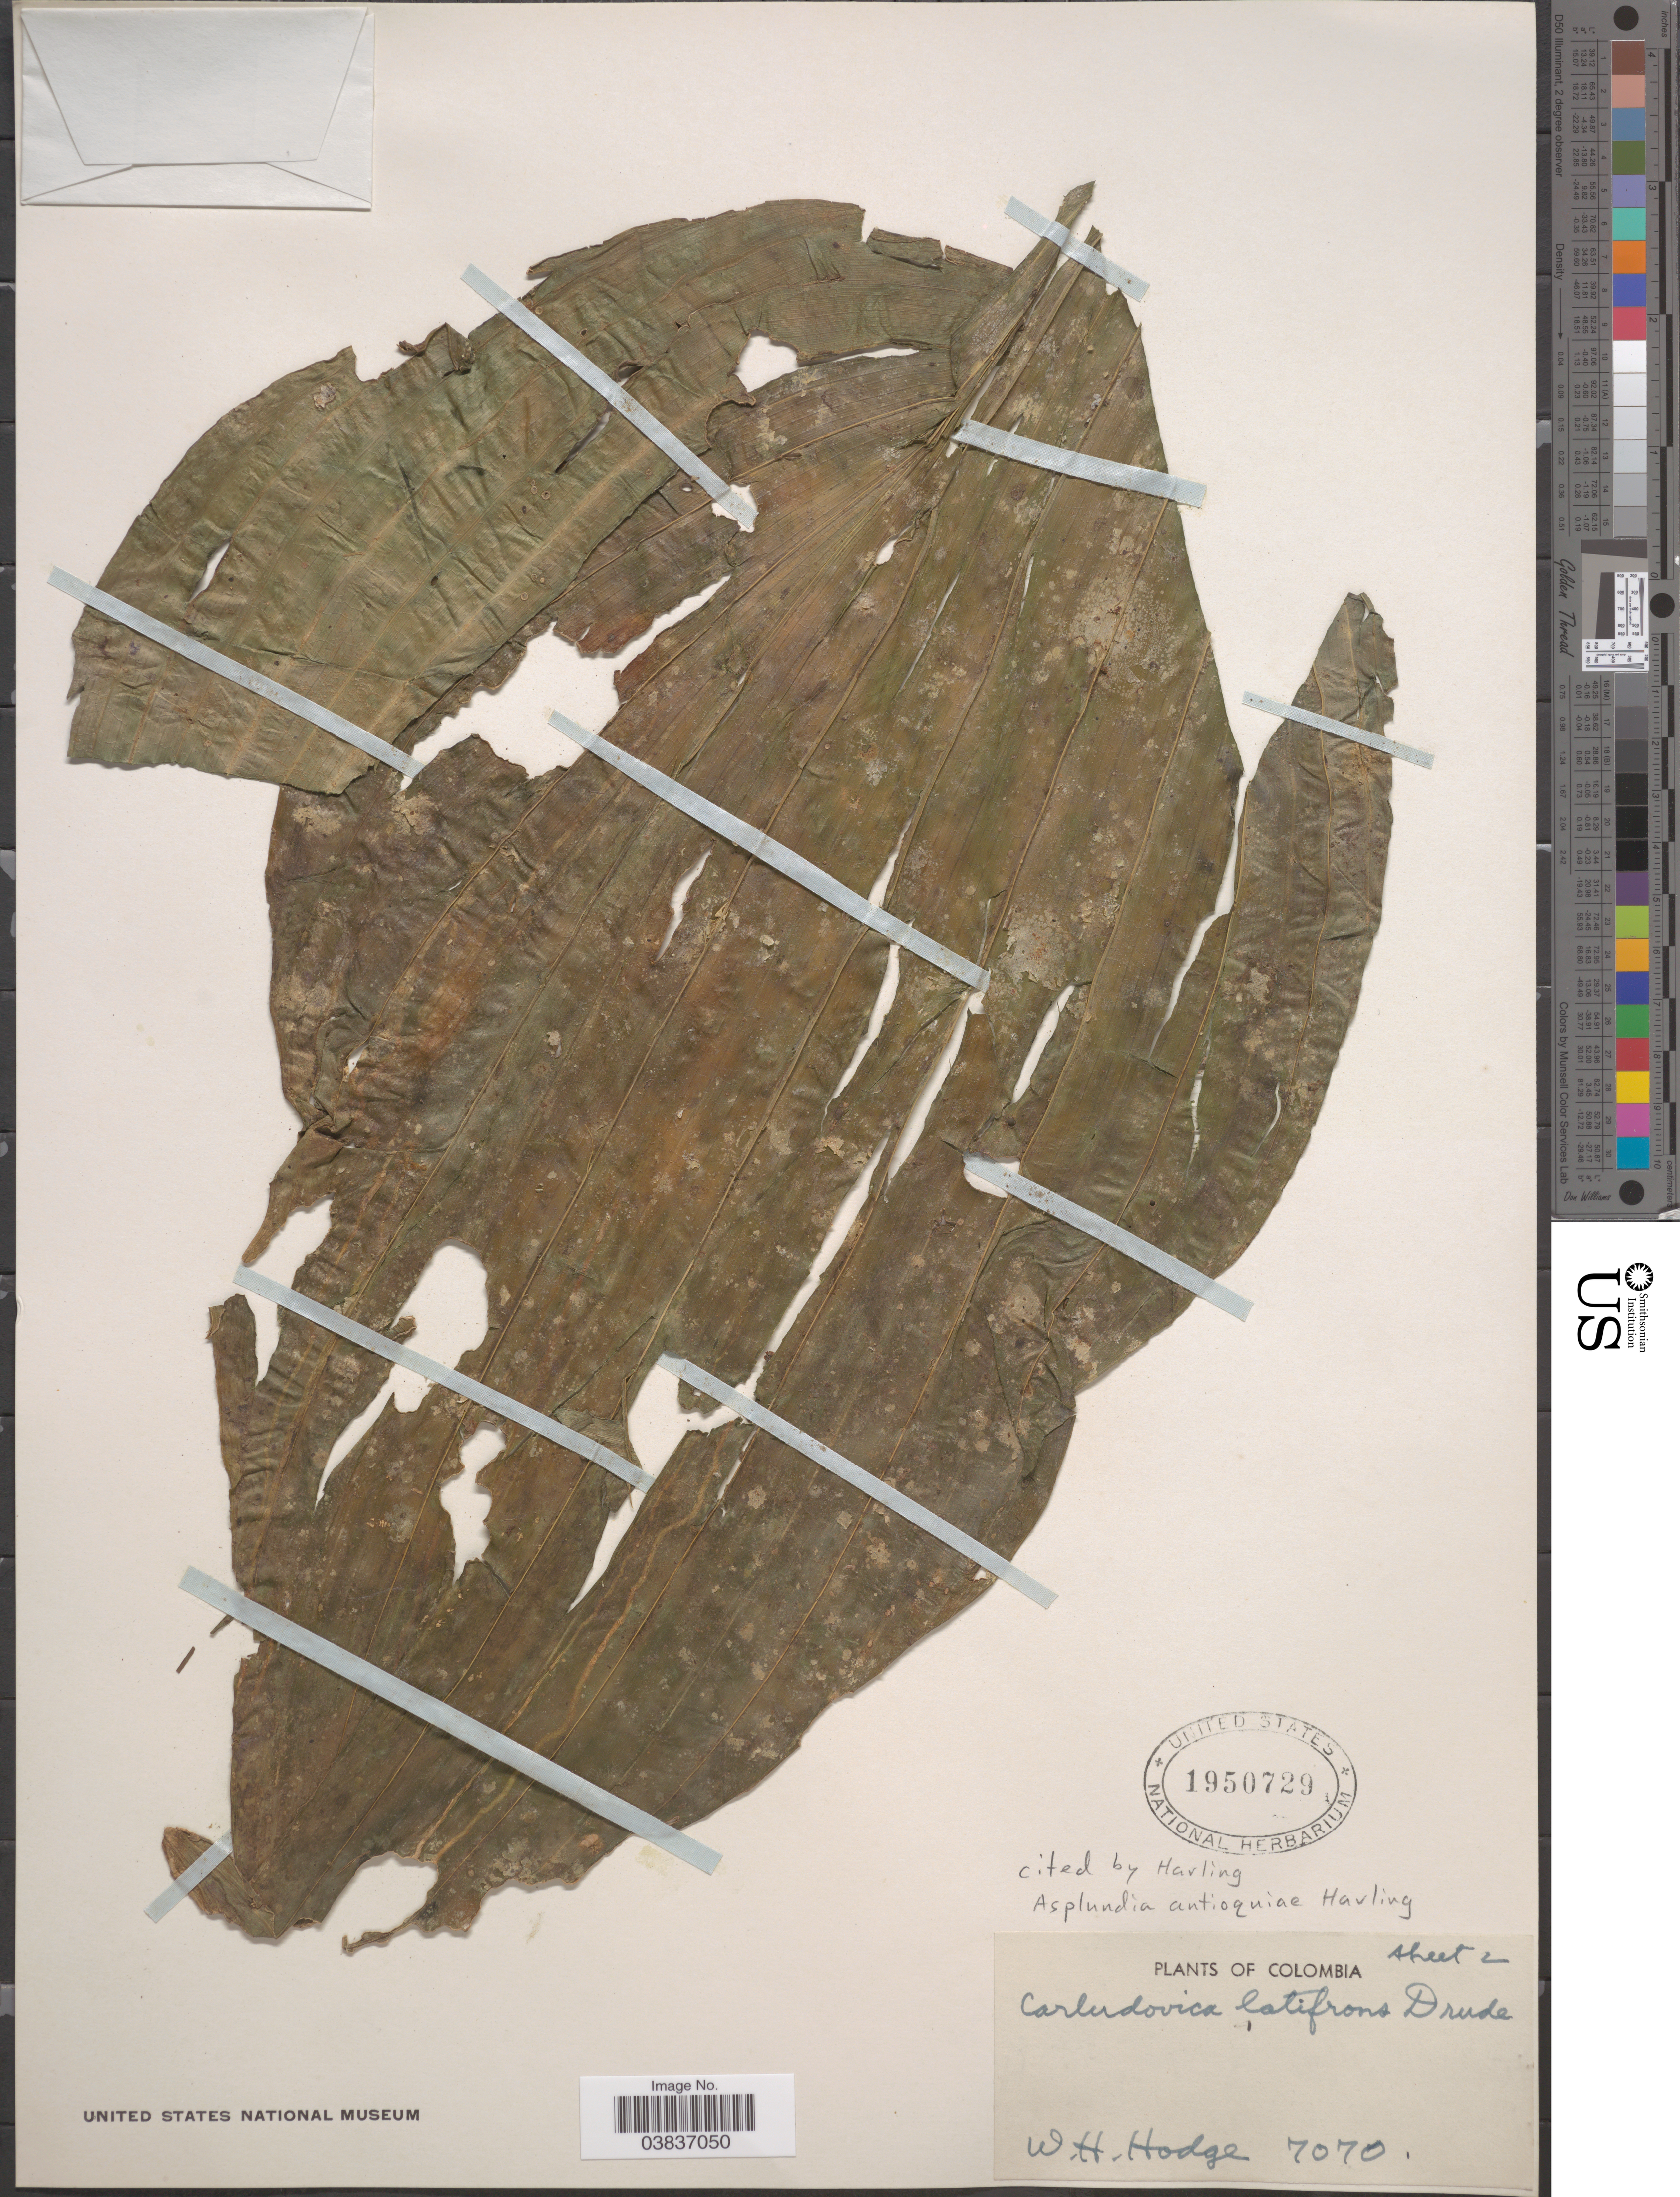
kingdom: Plantae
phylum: Tracheophyta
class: Liliopsida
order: Pandanales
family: Cyclanthaceae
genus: Asplundia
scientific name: Asplundia antioquiae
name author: Harling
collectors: W. Hodge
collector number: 7070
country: Colombia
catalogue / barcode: US 1950729